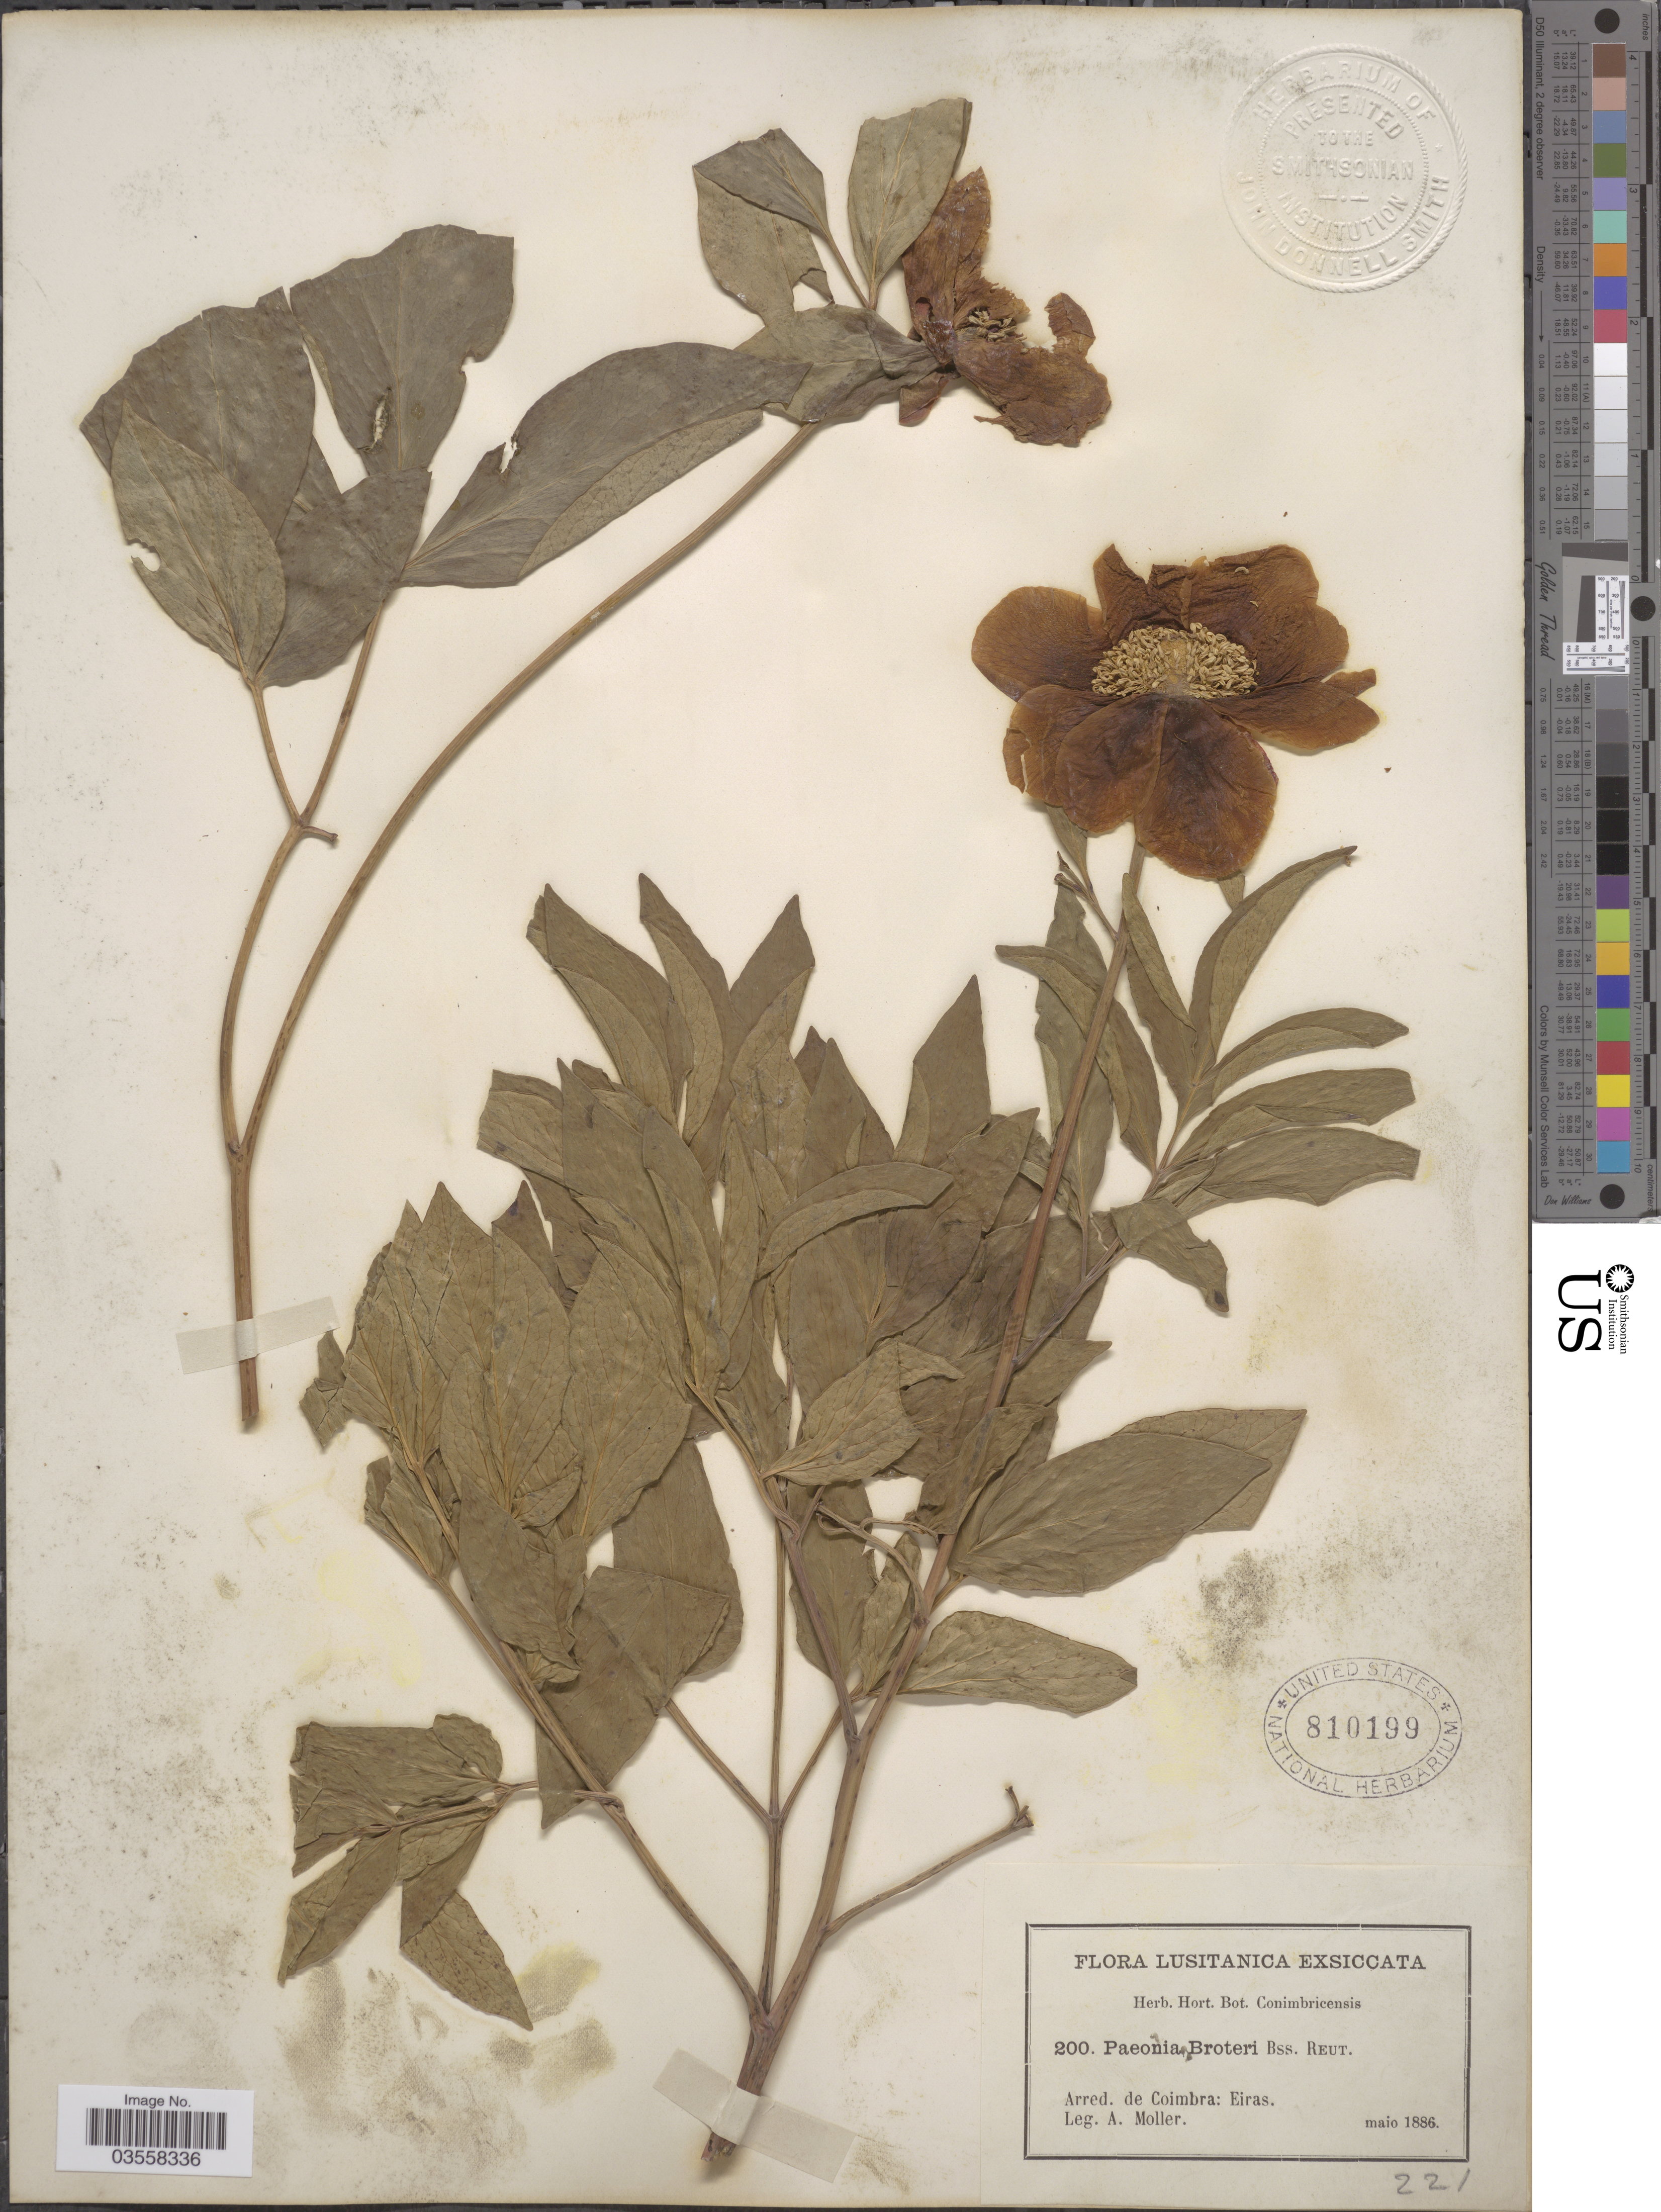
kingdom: Plantae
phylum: Tracheophyta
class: Magnoliopsida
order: Saxifragales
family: Paeoniaceae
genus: Paeonia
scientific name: Paeonia broteri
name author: Boiss. & Reut.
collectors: A. Moller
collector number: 200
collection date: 1886-05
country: Portugal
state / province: Coimbra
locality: Lusitanica Exsiccata. Arred. de Coimbra: Eiras.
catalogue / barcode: US 810199